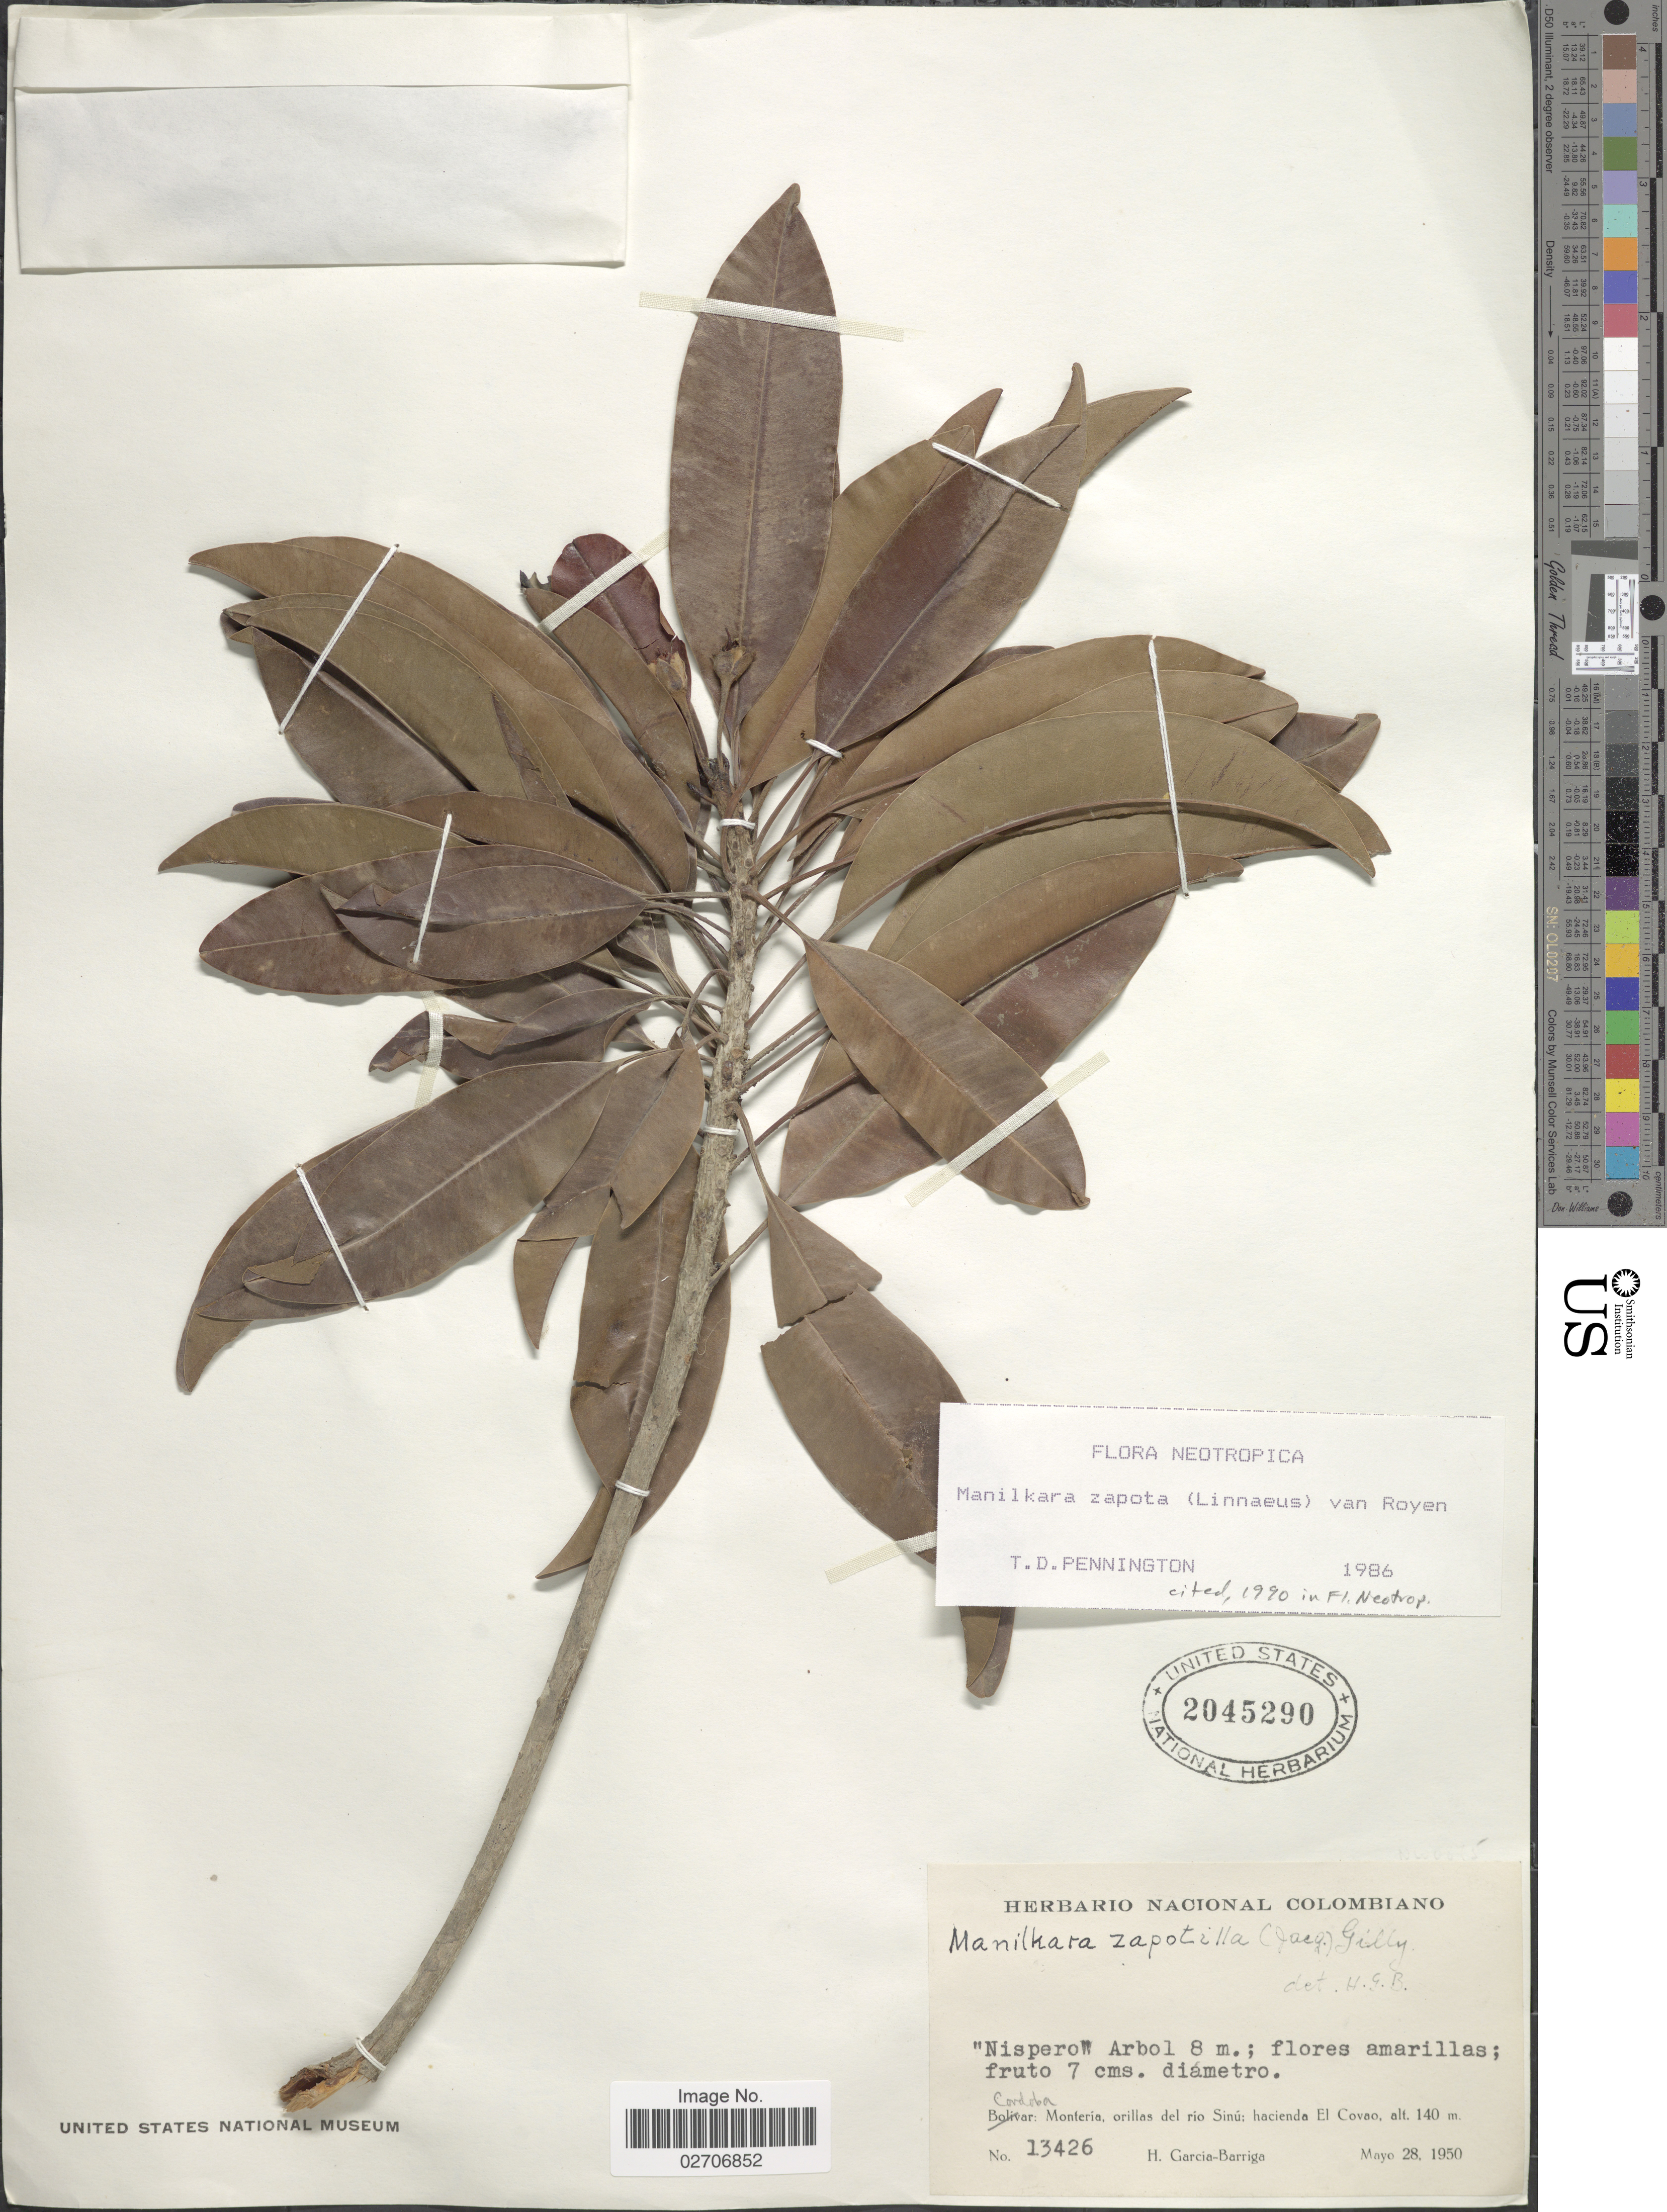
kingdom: Plantae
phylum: Tracheophyta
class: Magnoliopsida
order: Ericales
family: Sapotaceae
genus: Manilkara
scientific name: Manilkara zapota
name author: (L.) P. Royen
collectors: H. García Barriga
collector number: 13426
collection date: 1950-05-28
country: Colombia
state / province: Córdoba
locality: Cordoba: Monteira, orillas del rio Sinu; hacienda El Covao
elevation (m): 140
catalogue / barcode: US 2045290